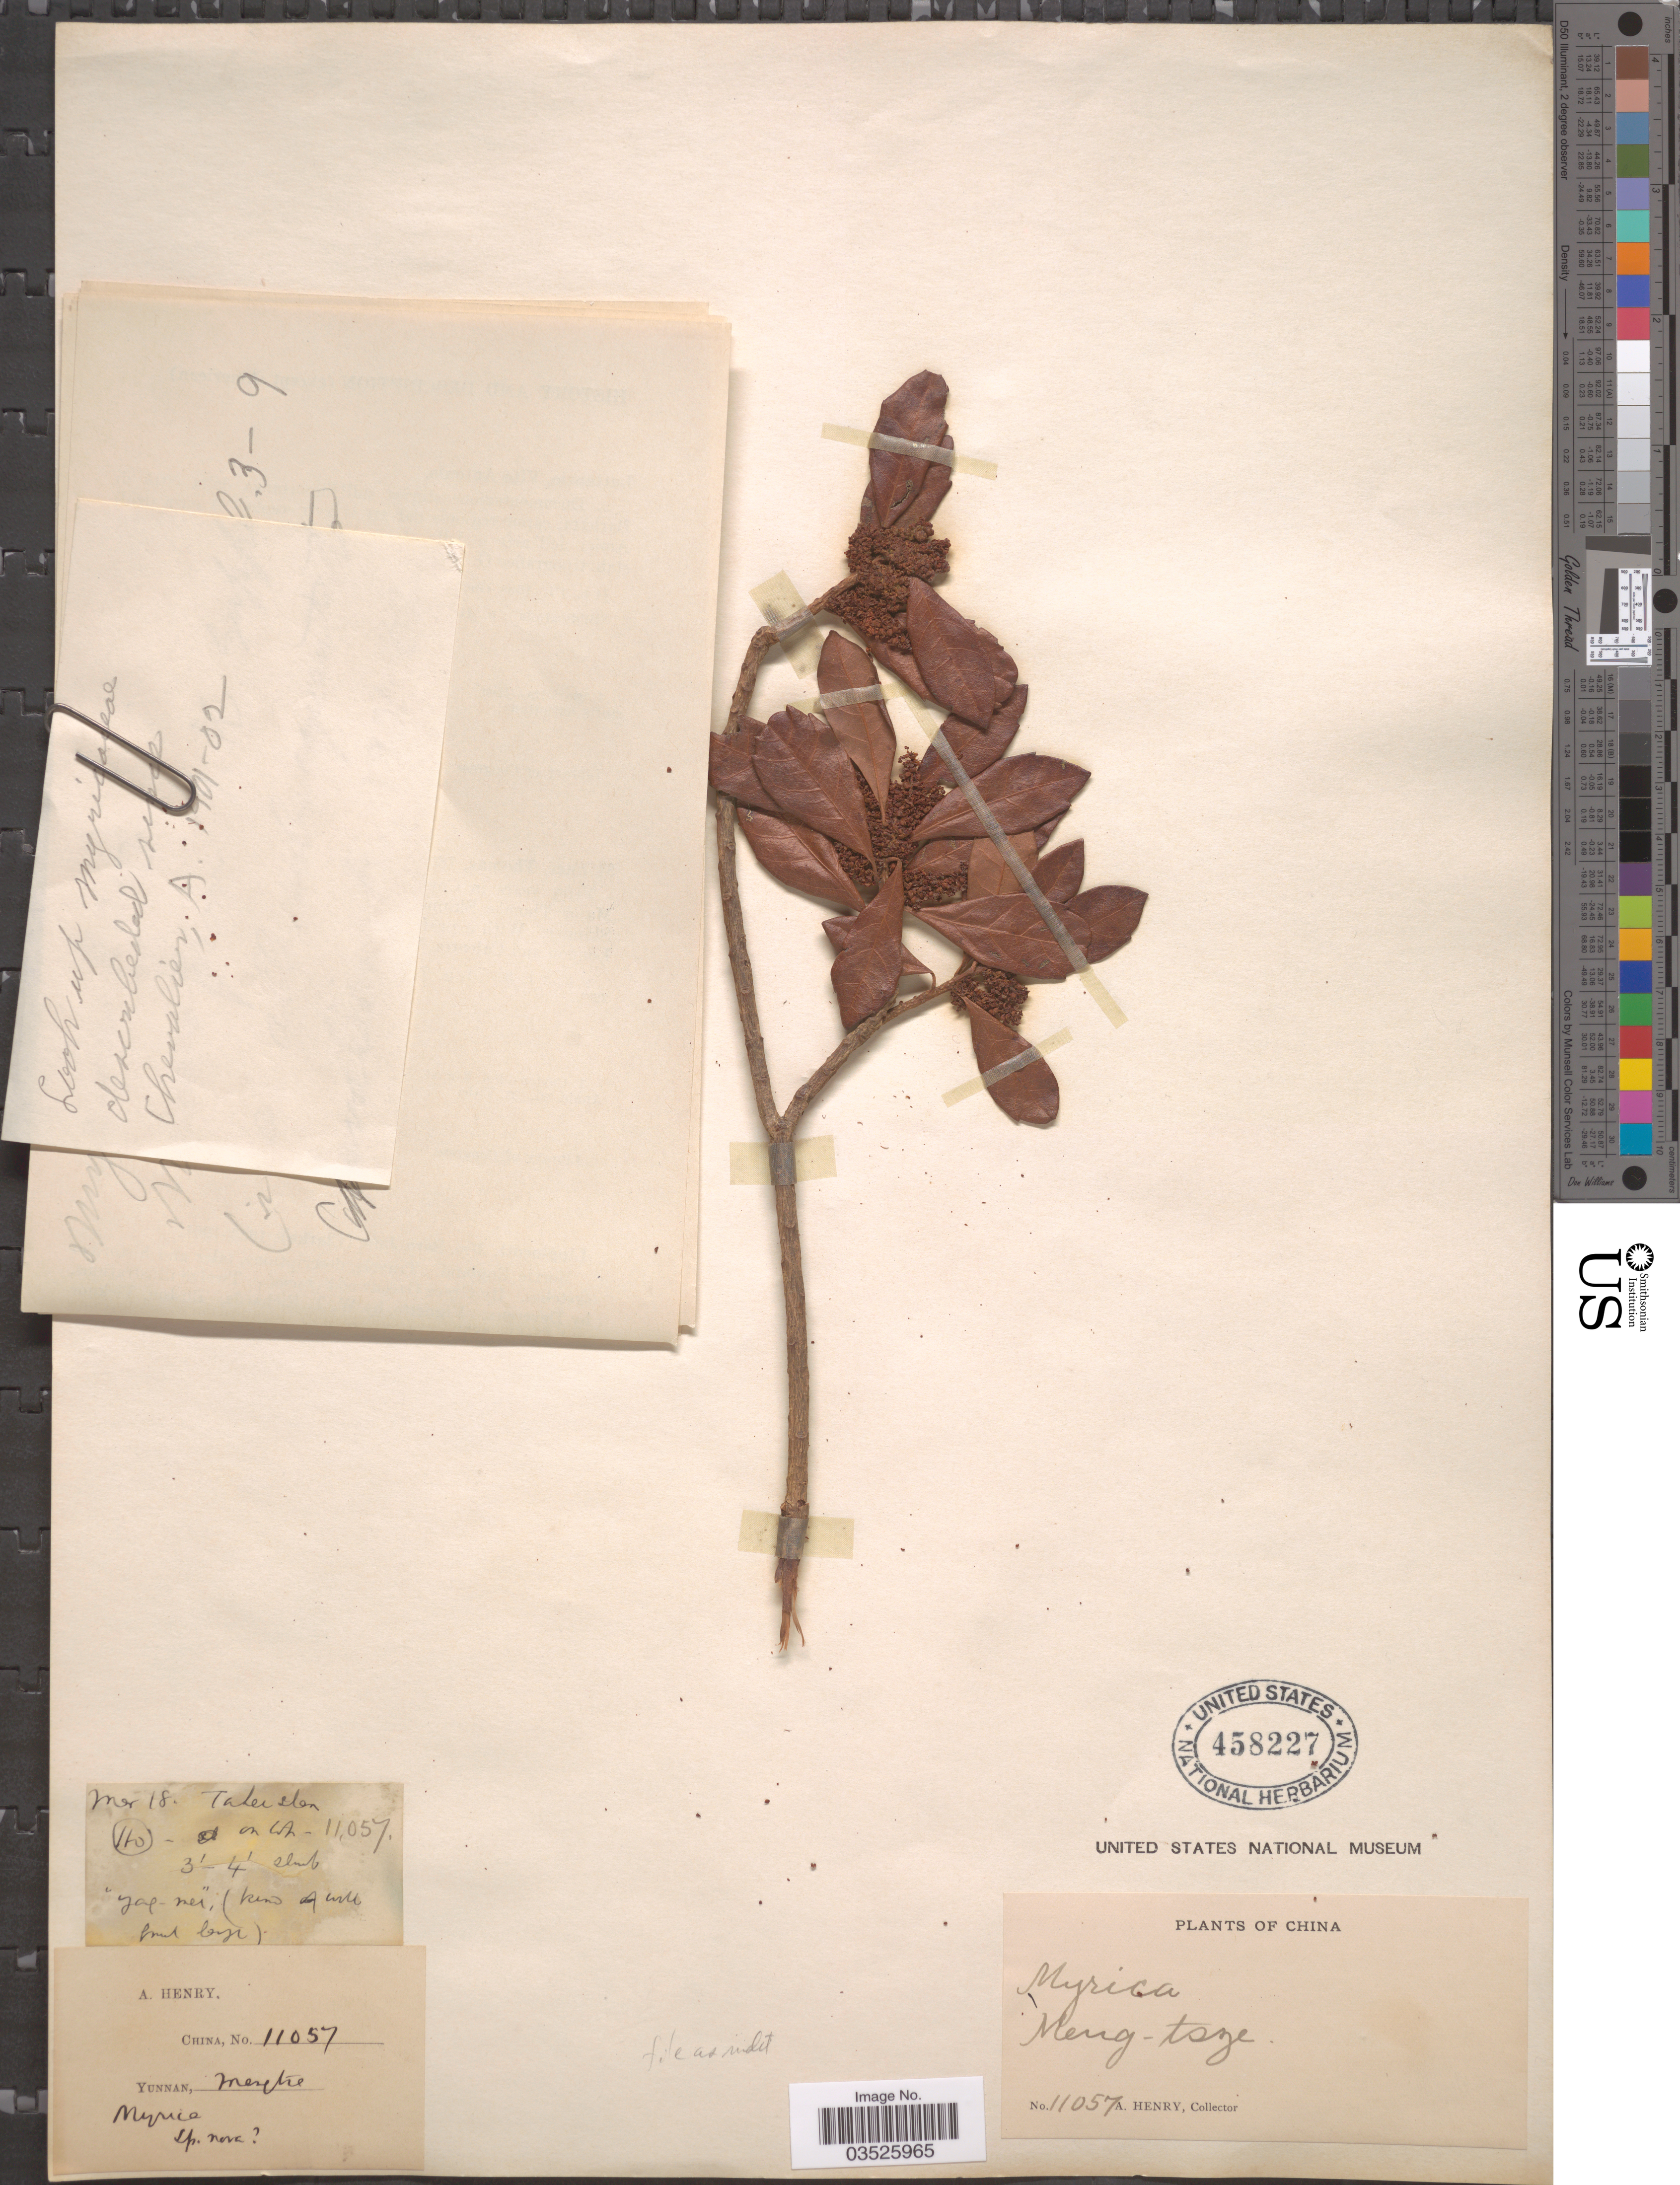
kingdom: Plantae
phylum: Tracheophyta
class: Magnoliopsida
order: Fagales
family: Myricaceae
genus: Morella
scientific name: Morella sp.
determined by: Strong, Mark T., (BOT), Smithsonian Institution - National Museum of Natural History (UNITED STATES)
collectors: A. Henry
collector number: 11057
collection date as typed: Transcribed d/m/y: /3/18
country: China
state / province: Yunnan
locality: Meng-tsze. Tahei shen. Ho.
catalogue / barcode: US 458227